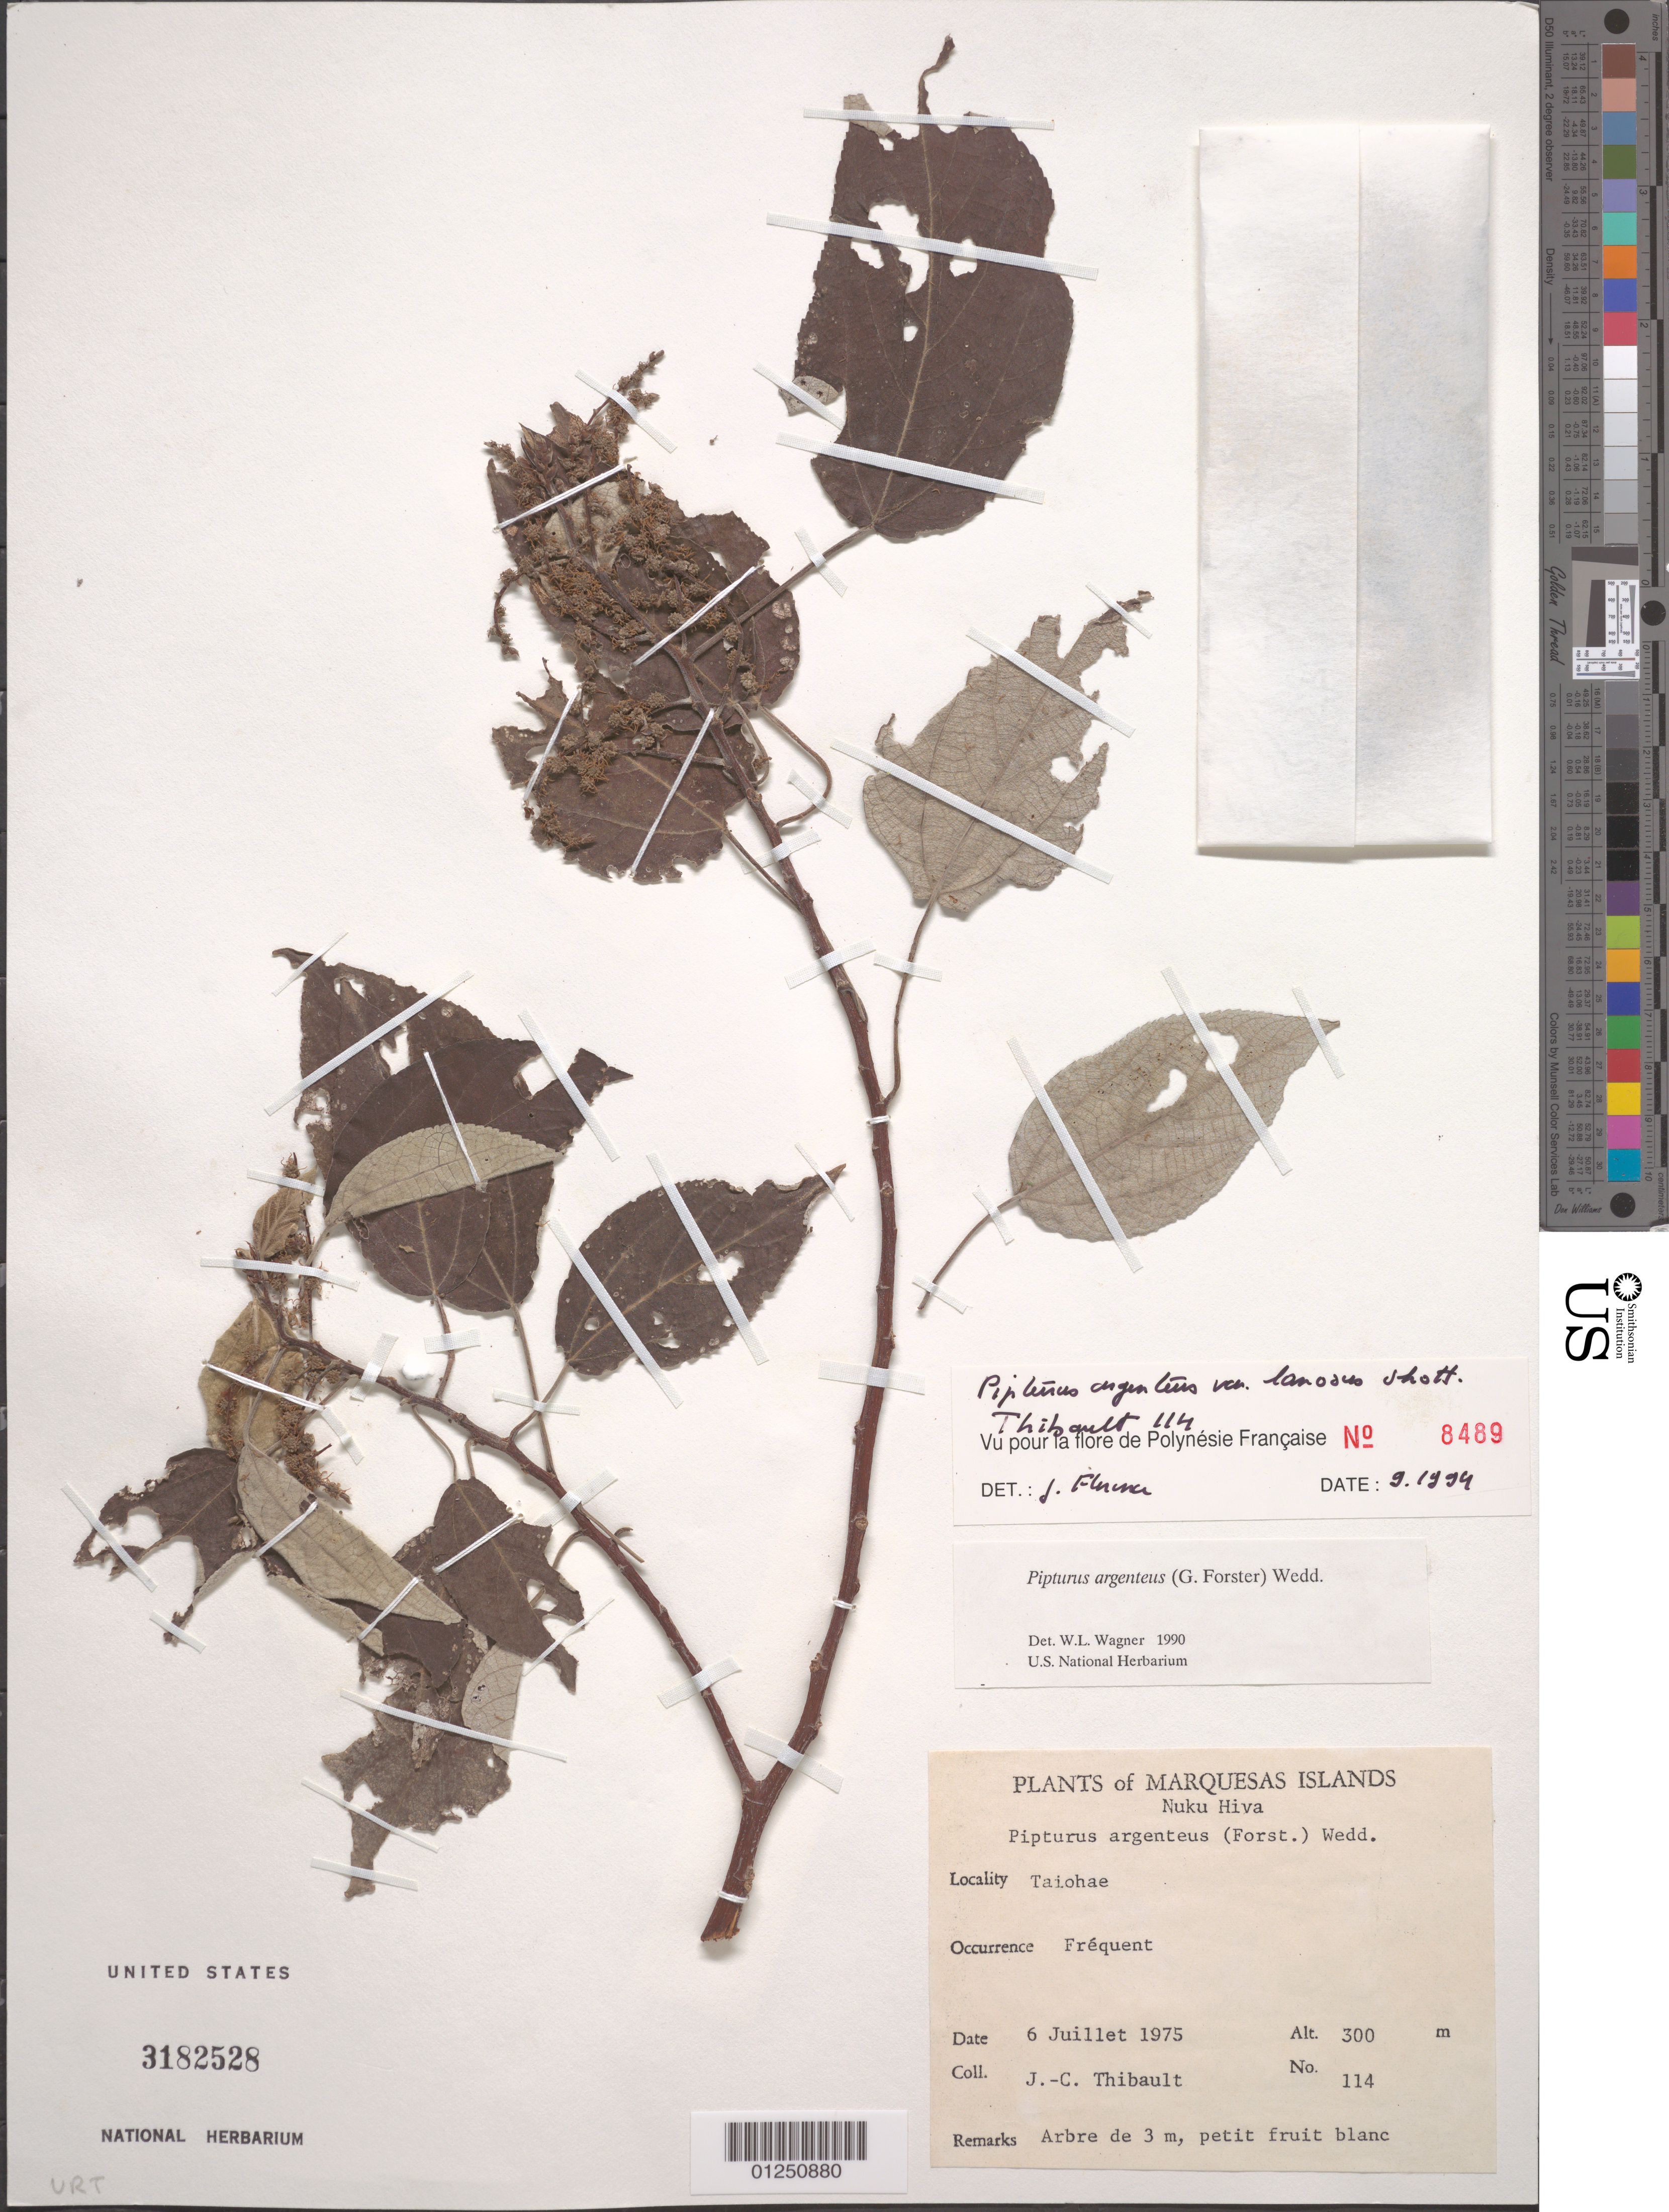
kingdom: Plantae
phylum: Tracheophyta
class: Magnoliopsida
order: Rosales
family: Urticaceae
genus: Pipturus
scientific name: Pipturus argenteus var. lanosus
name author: Schott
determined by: Florence, J.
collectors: J. Thibault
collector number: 114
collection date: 1975-07-06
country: French Polynesia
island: Nuku Hiva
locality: Taiohae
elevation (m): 300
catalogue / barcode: US 3182528